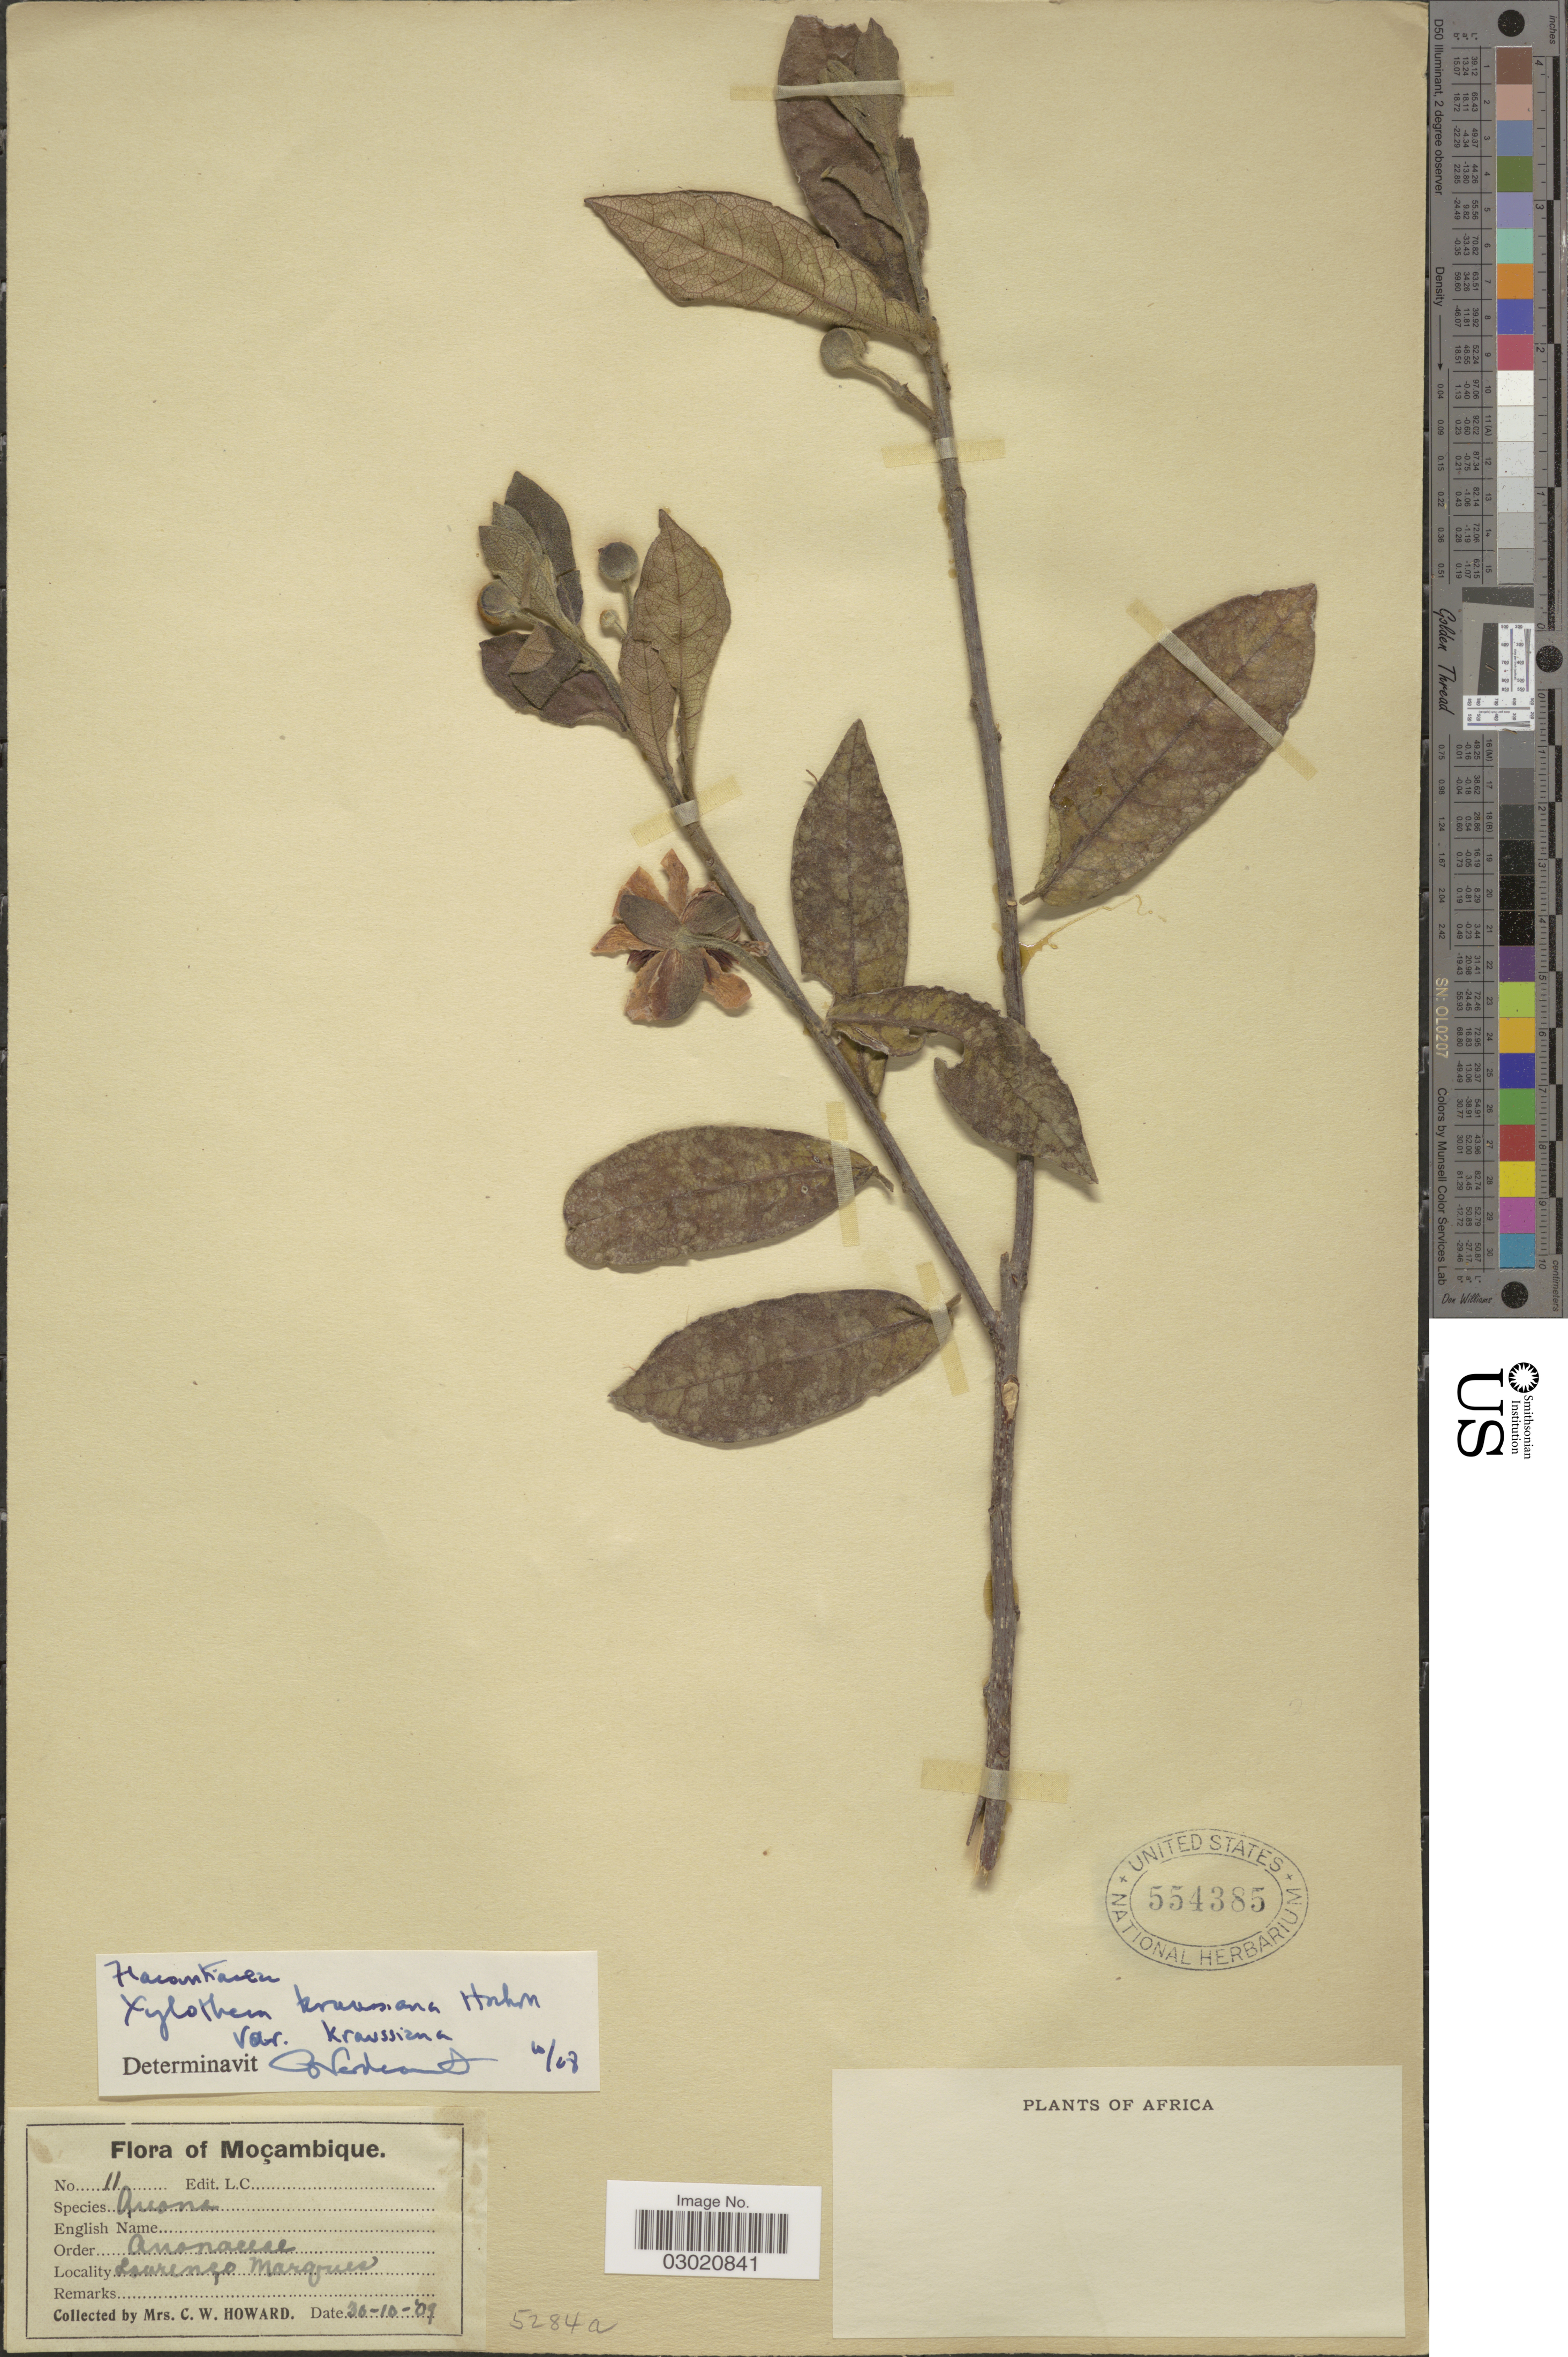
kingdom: Plantae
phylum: Tracheophyta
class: Magnoliopsida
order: Malpighiales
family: Achariaceae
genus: Xylotheca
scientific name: Xylotheca kraussiana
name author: Hochst.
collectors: C. W. Howard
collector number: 11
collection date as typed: Transcribed d/m/y: 30/10/9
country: Mozambique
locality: Mocambique, Laurenco Marques, Africa.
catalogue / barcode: US 554385